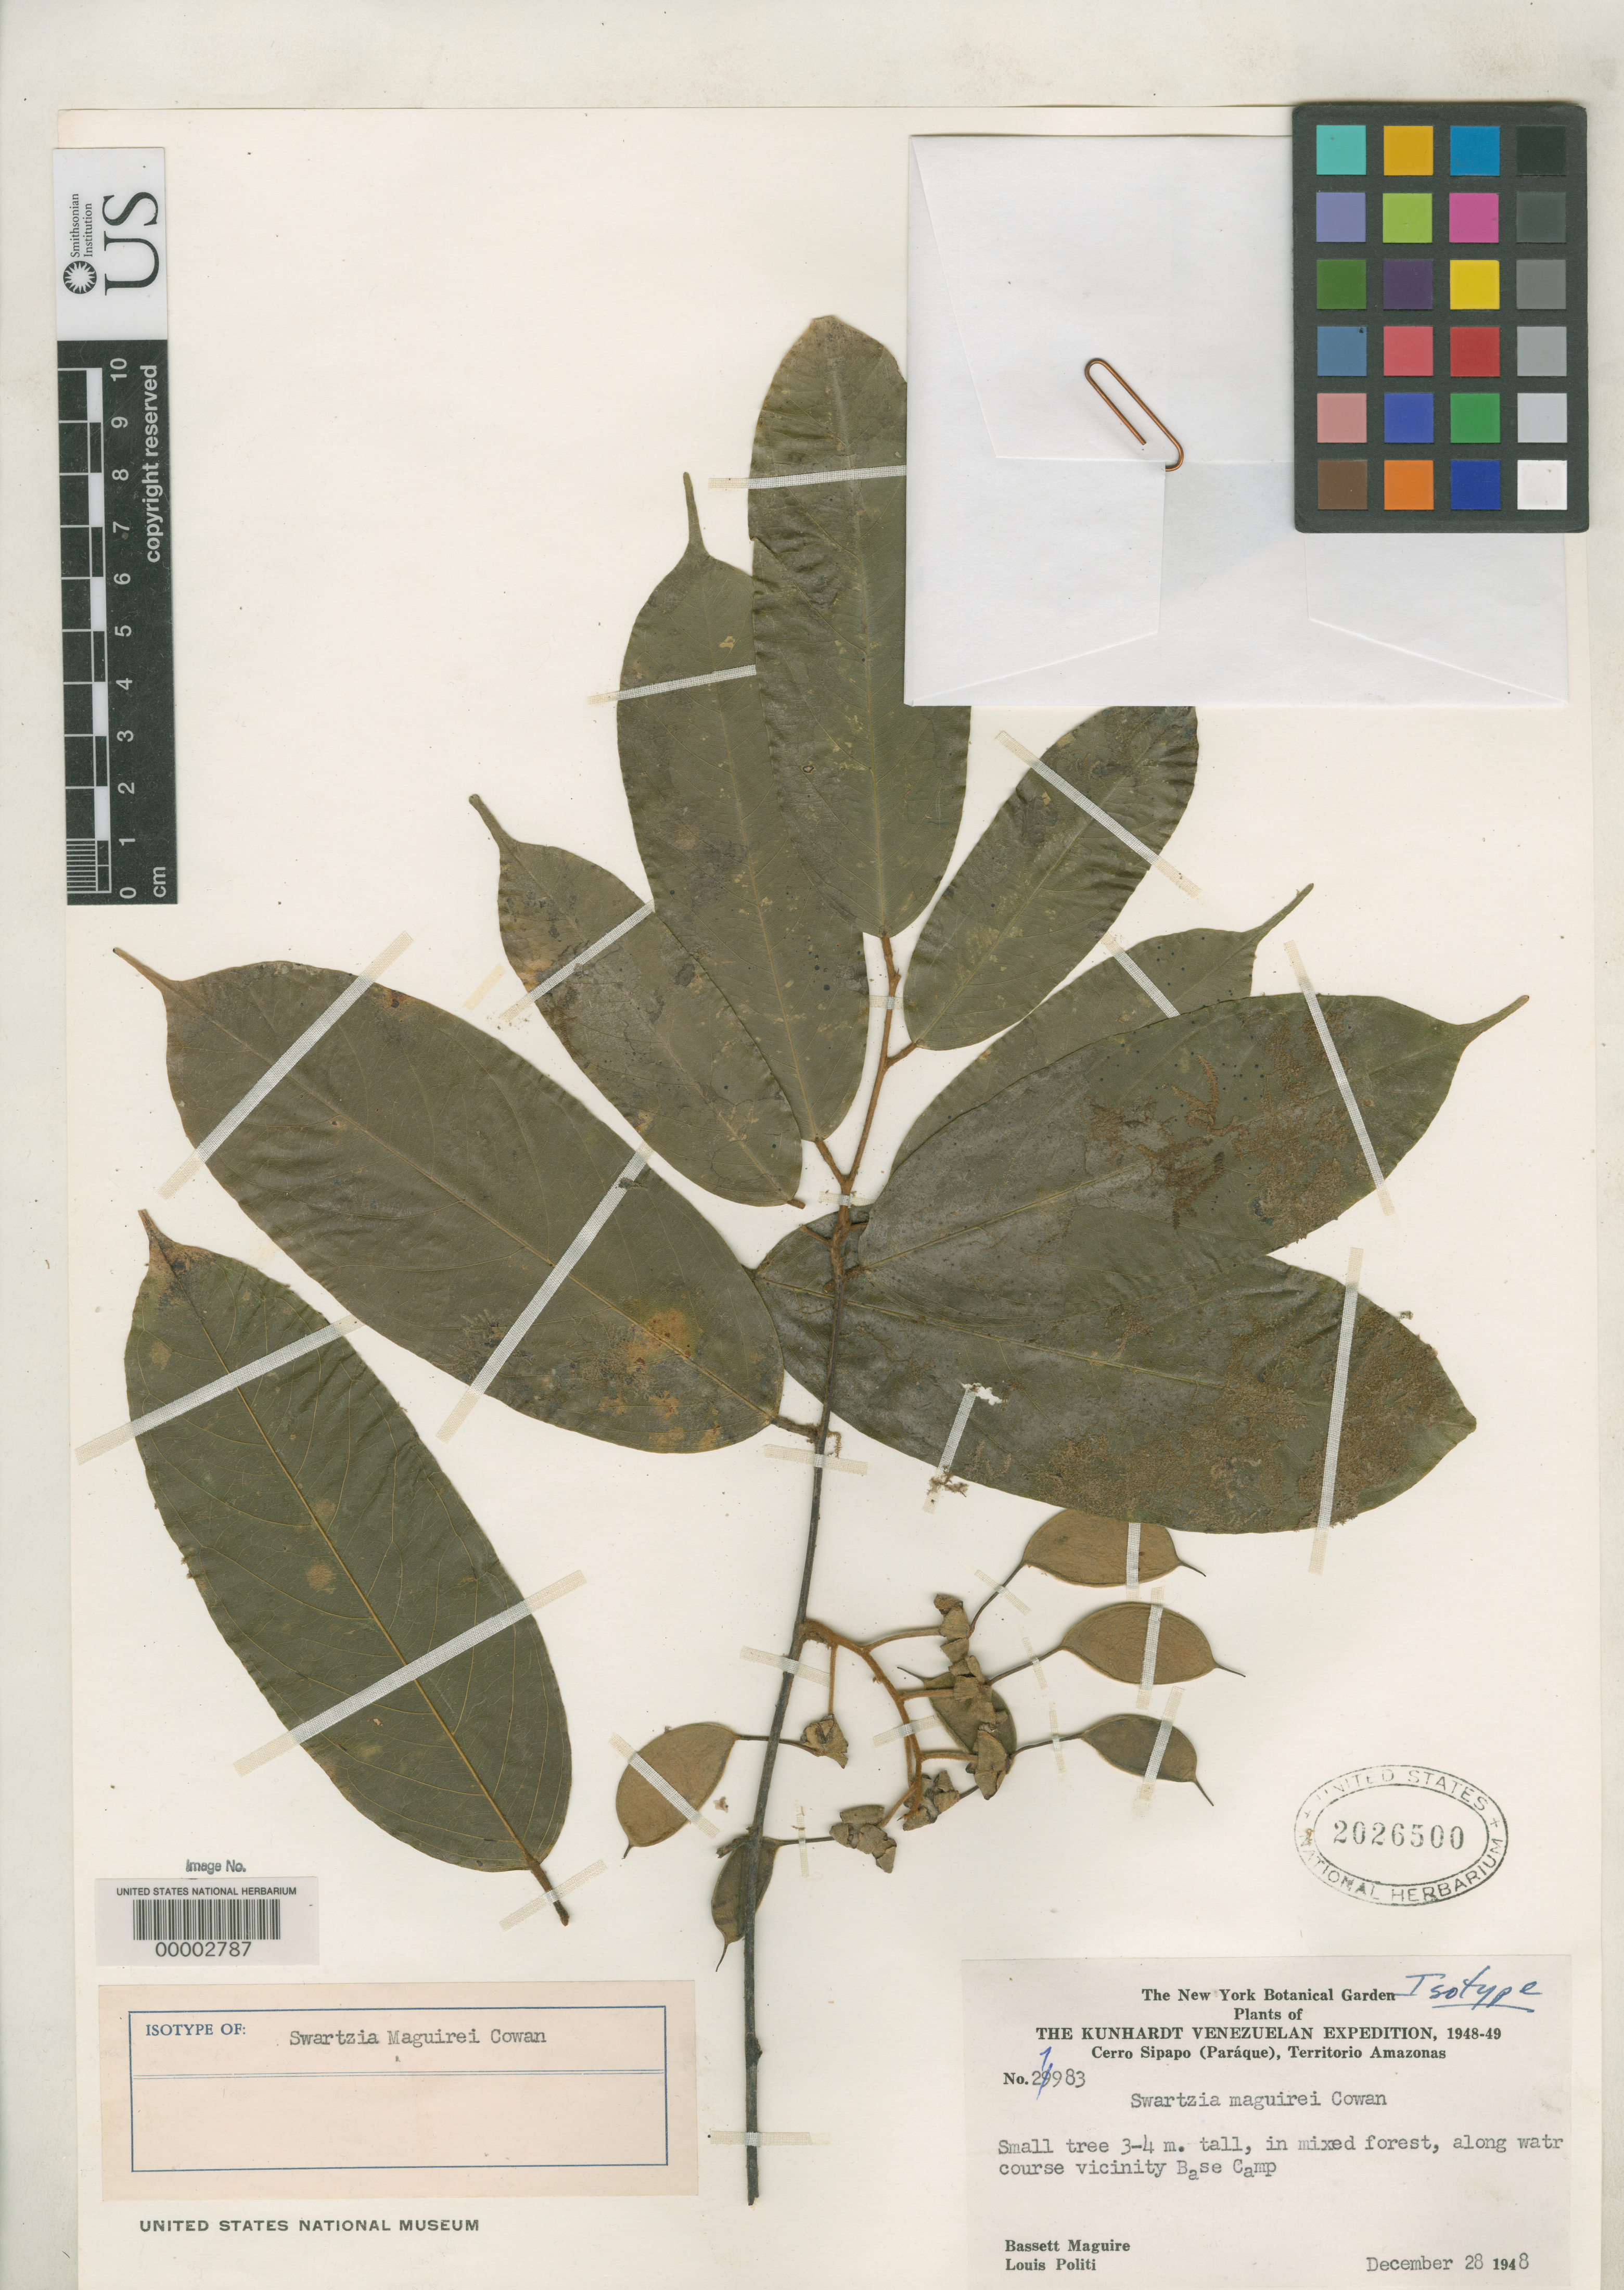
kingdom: Plantae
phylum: Tracheophyta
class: Magnoliopsida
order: Fabales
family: Fabaceae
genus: Swartzia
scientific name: Swartzia maguirei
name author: R.S. Cowan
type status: Isotype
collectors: B. Maguire & L. Politi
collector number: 27983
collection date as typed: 28 Dec 1948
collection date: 1948-12-28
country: Venezuela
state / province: Amazonas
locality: Cerro Sipapo.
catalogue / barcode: US 2026500